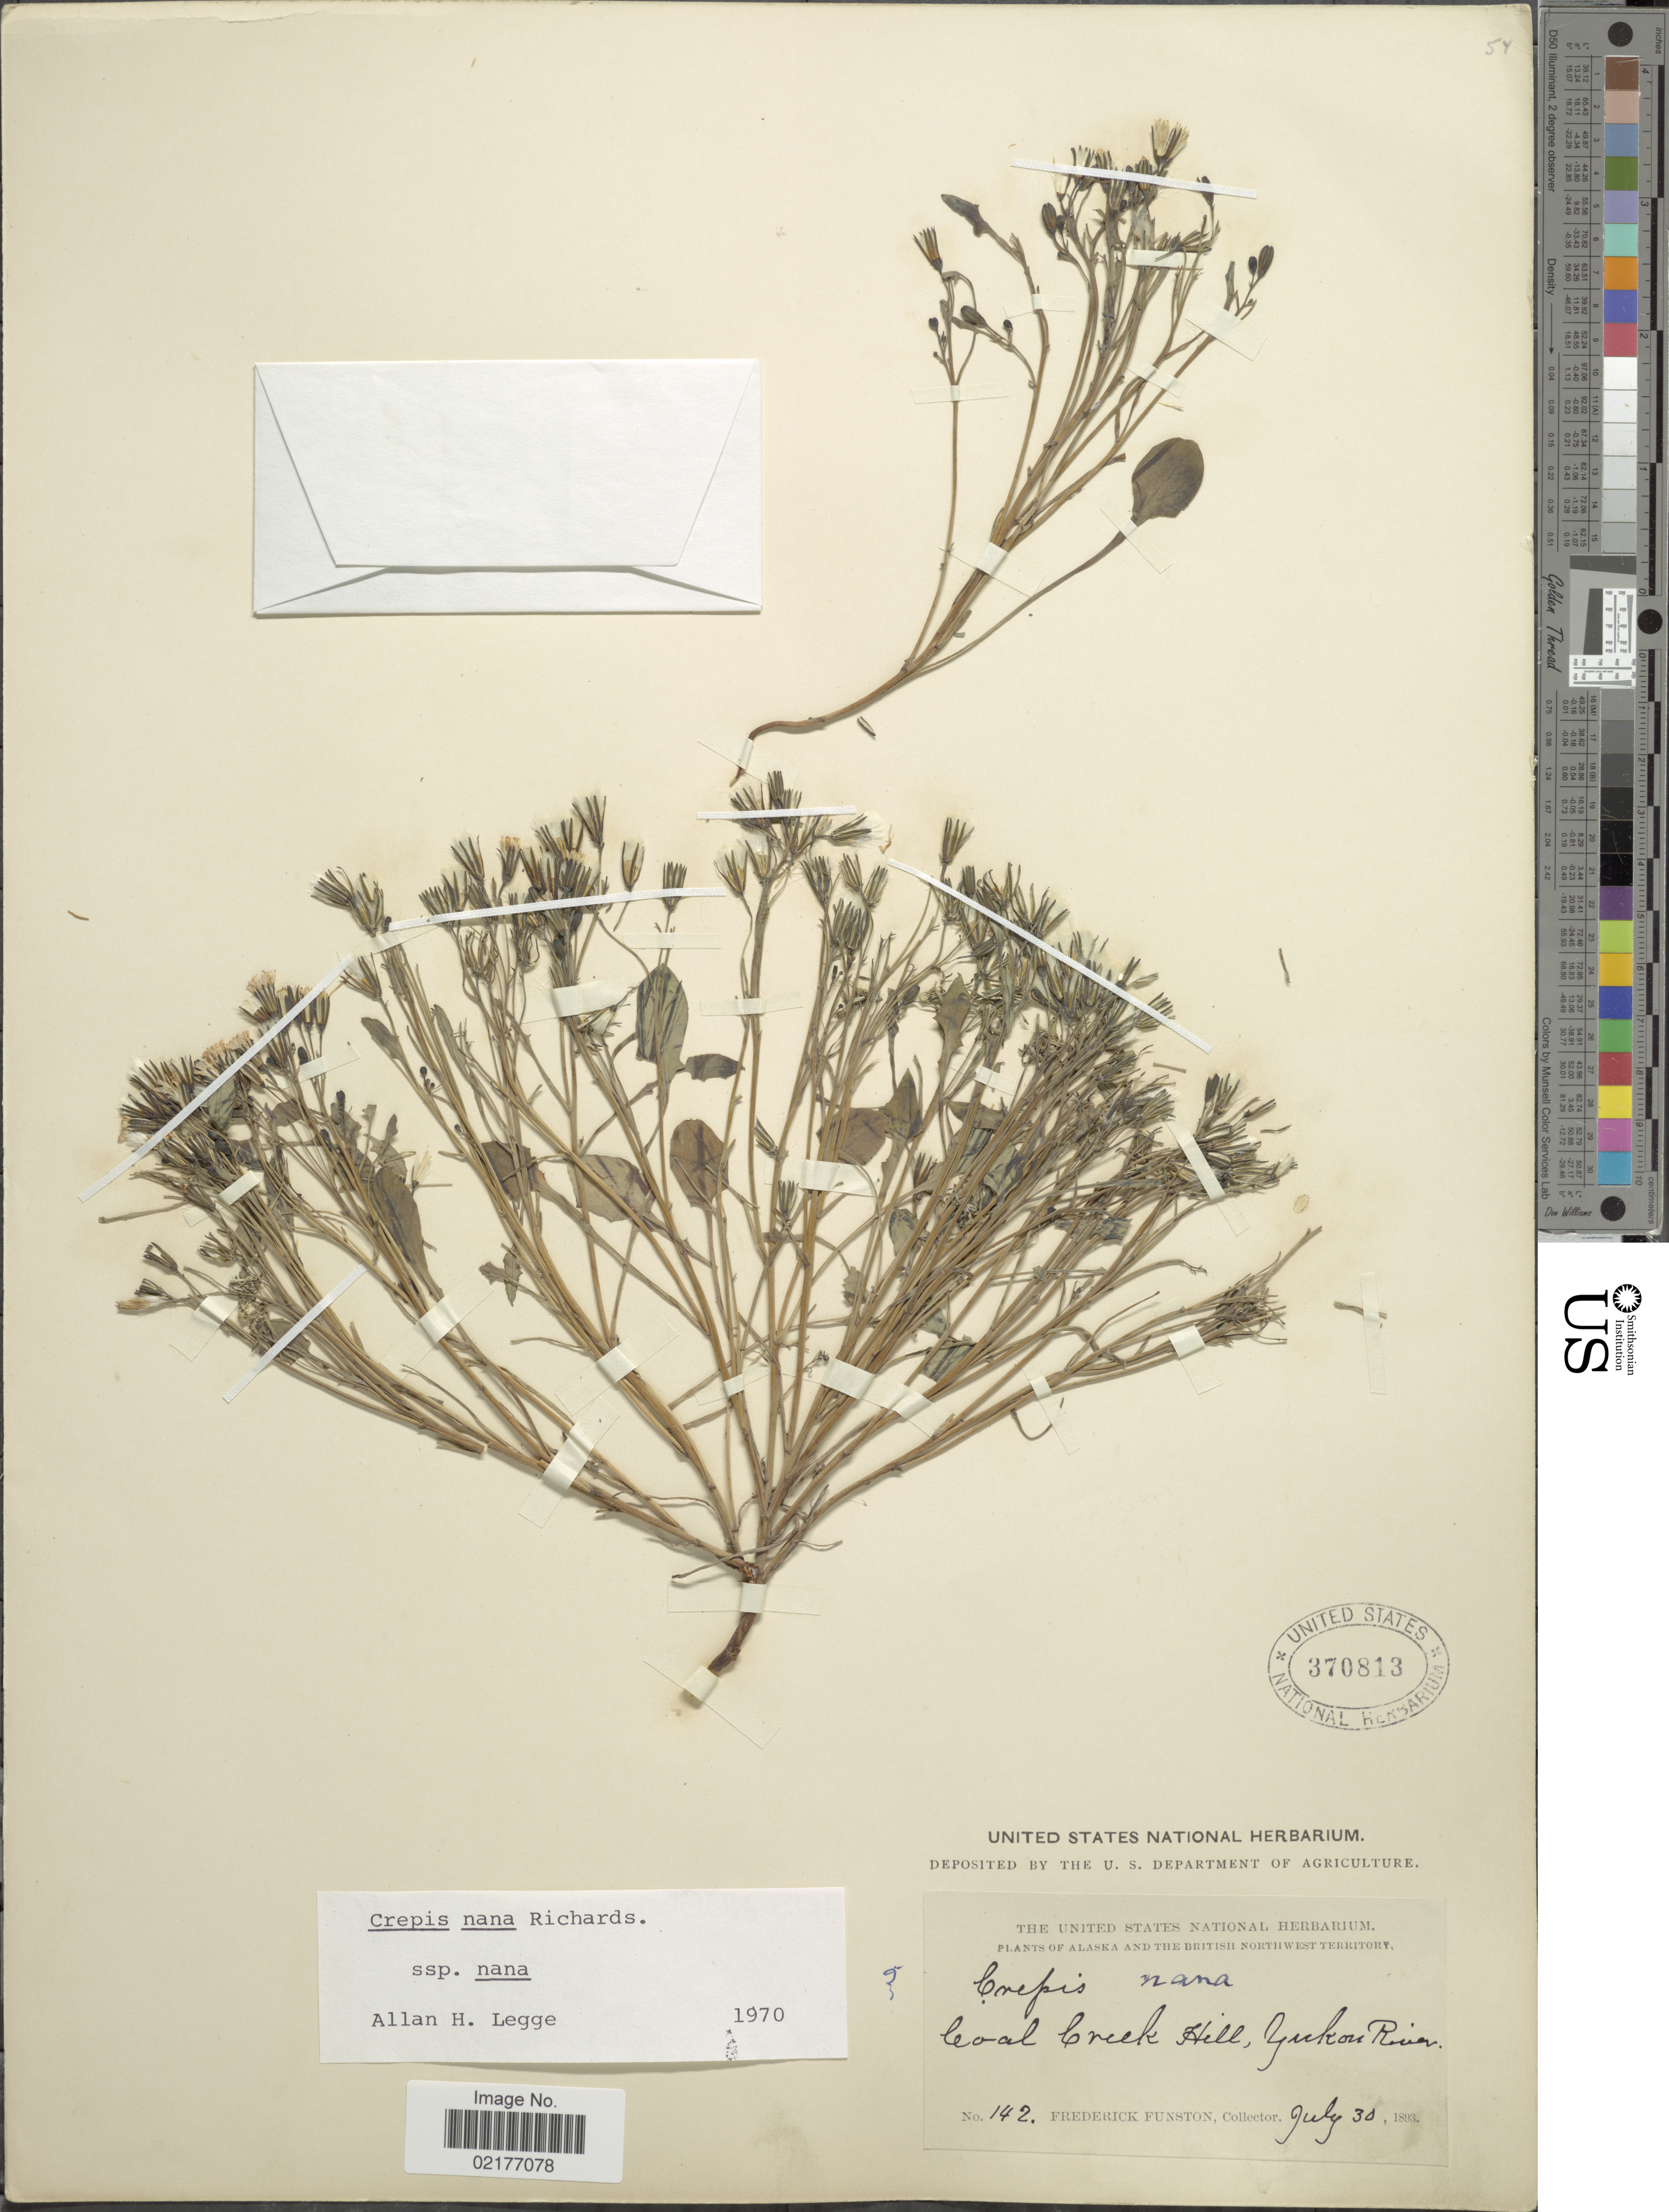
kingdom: Plantae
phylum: Tracheophyta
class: Magnoliopsida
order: Asterales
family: Asteraceae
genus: Askellia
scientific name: Askellia pygmaea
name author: (Ledeb.) Sennikov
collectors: F. Funston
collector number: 142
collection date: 1893-07-30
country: Canada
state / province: Yukon Territory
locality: The British Northwest Territory, Coal Creek Hill, Yukon River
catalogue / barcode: US 370813